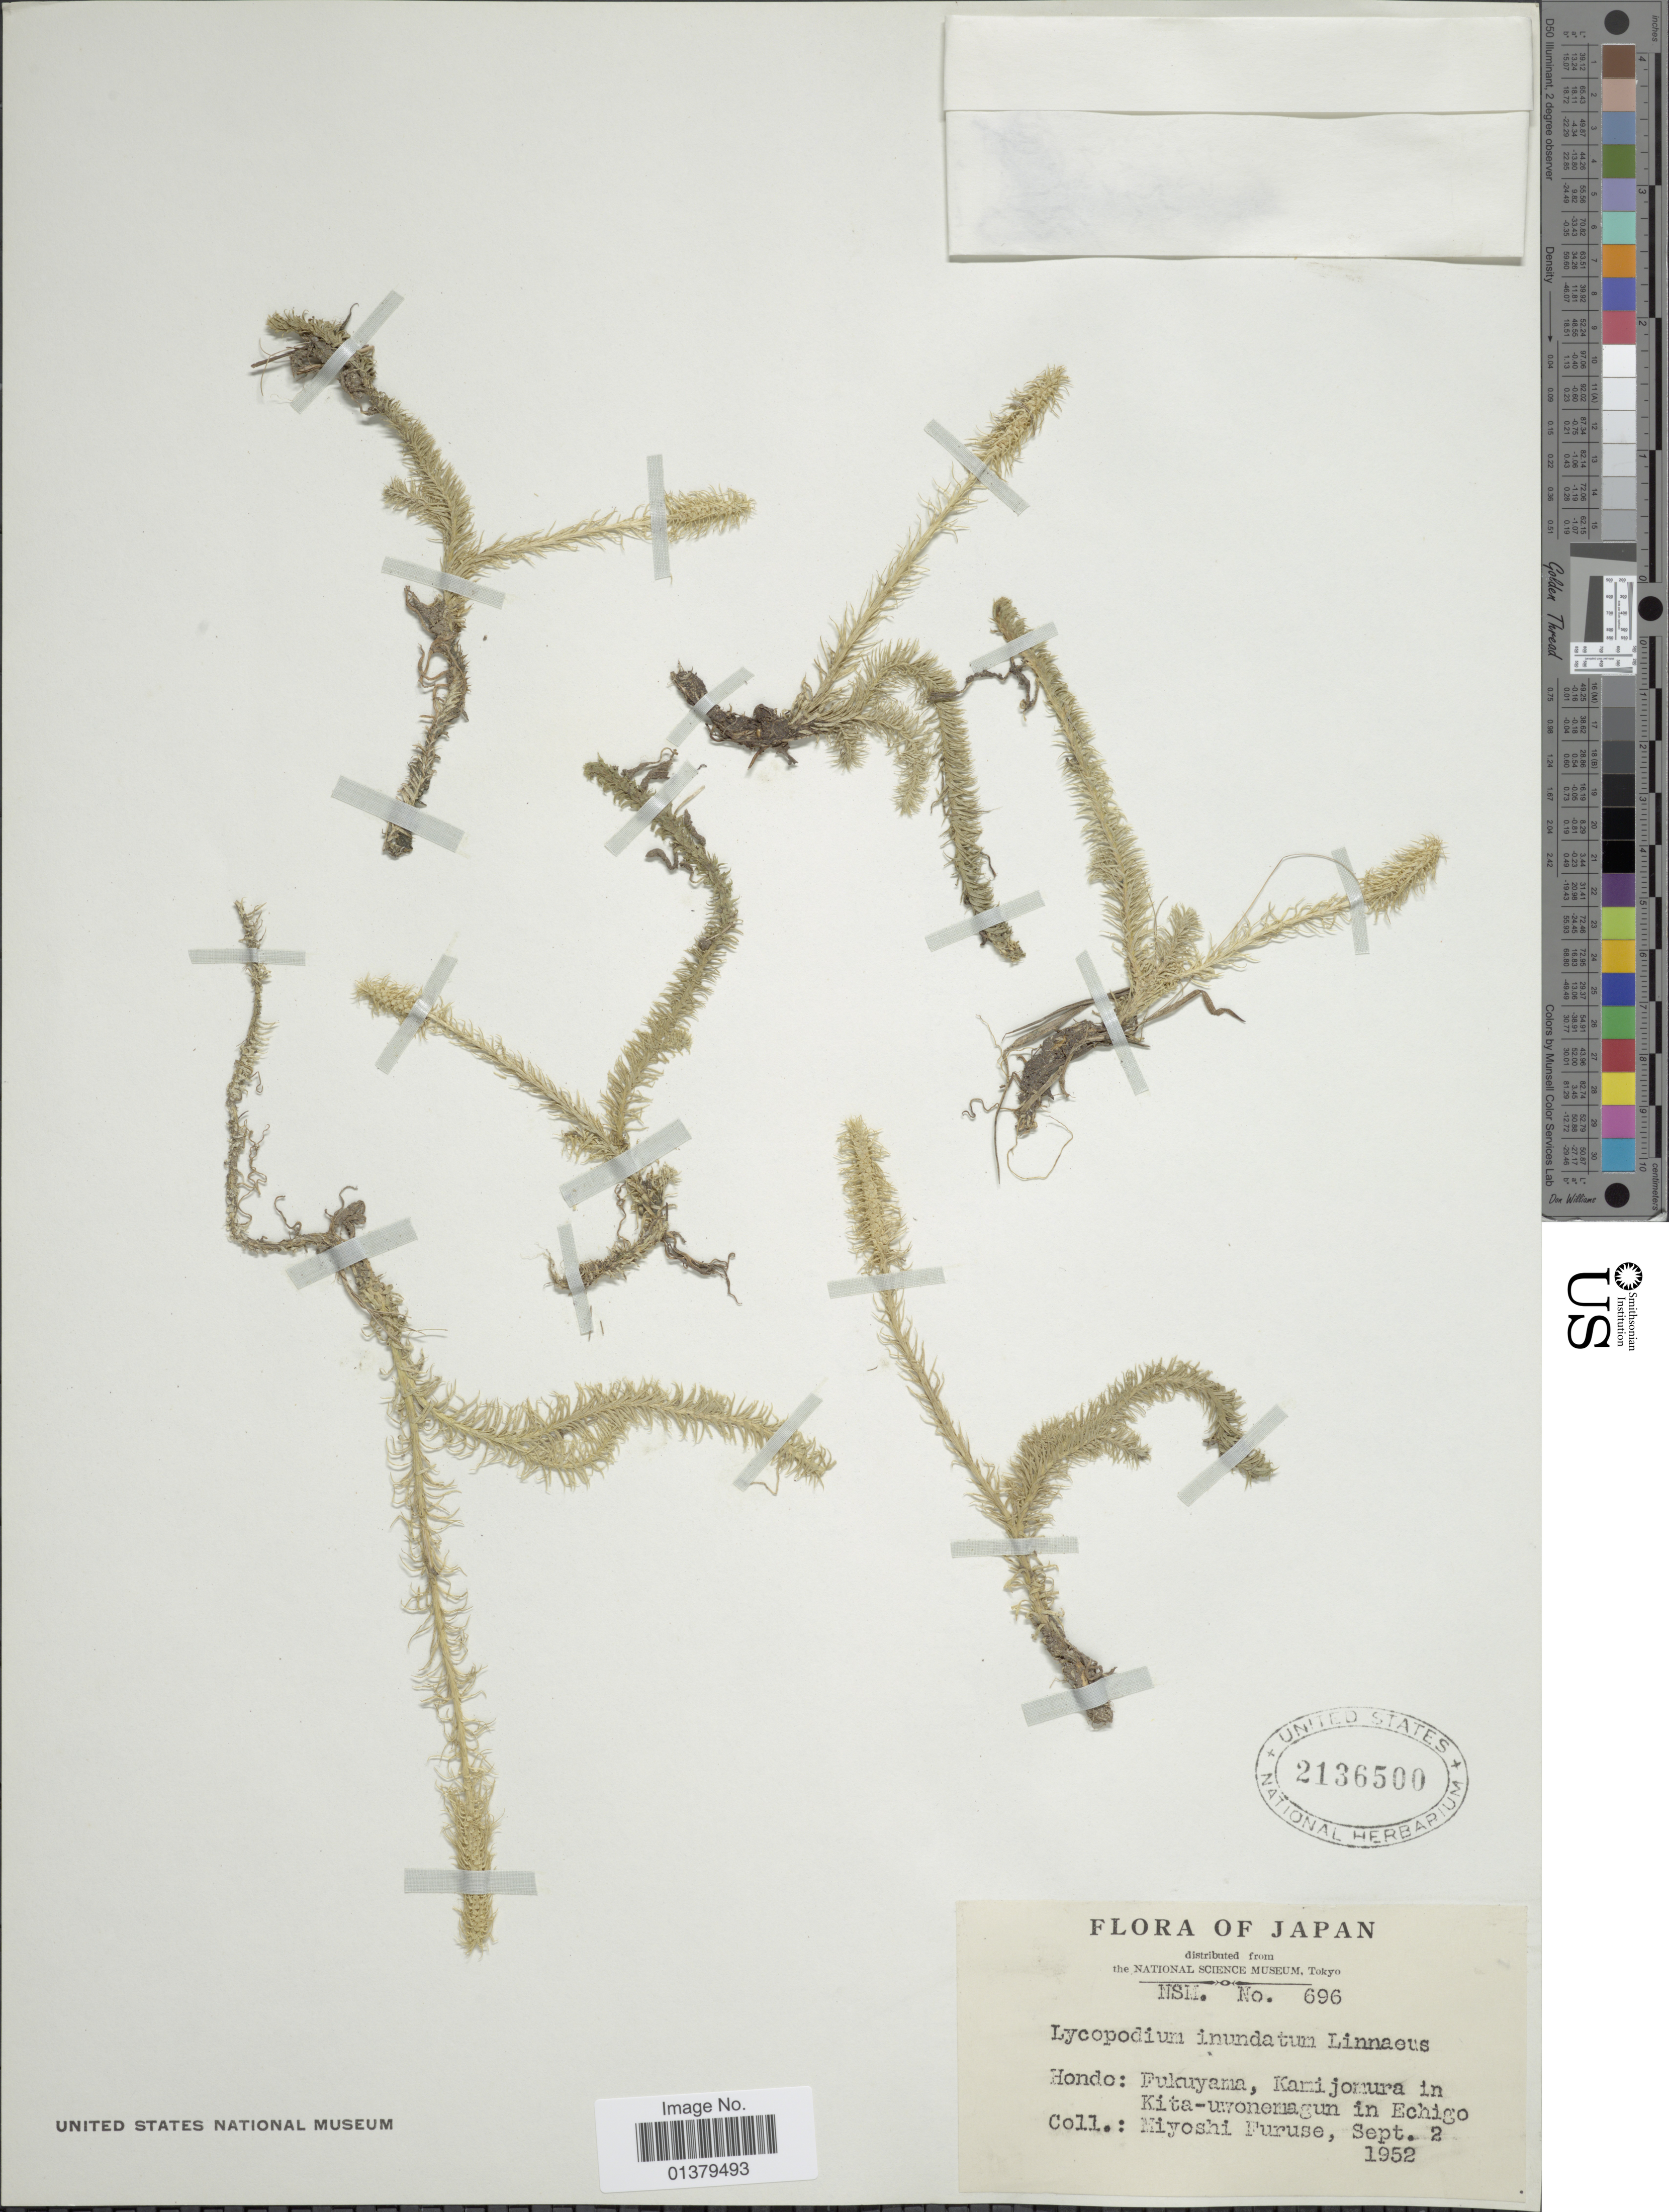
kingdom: Plantae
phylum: Tracheophyta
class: Lycopodiopsida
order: Lycopodiales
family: Lycopodiaceae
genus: Lycopodiella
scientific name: Lycopodiella inundata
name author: (L.) Holub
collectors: M. Furuse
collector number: NSM 696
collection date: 1952-09-02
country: Japan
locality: Hondo: Fukuyama, Kamijomura in Kita-uwonemagun in Echingo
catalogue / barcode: US 2136500